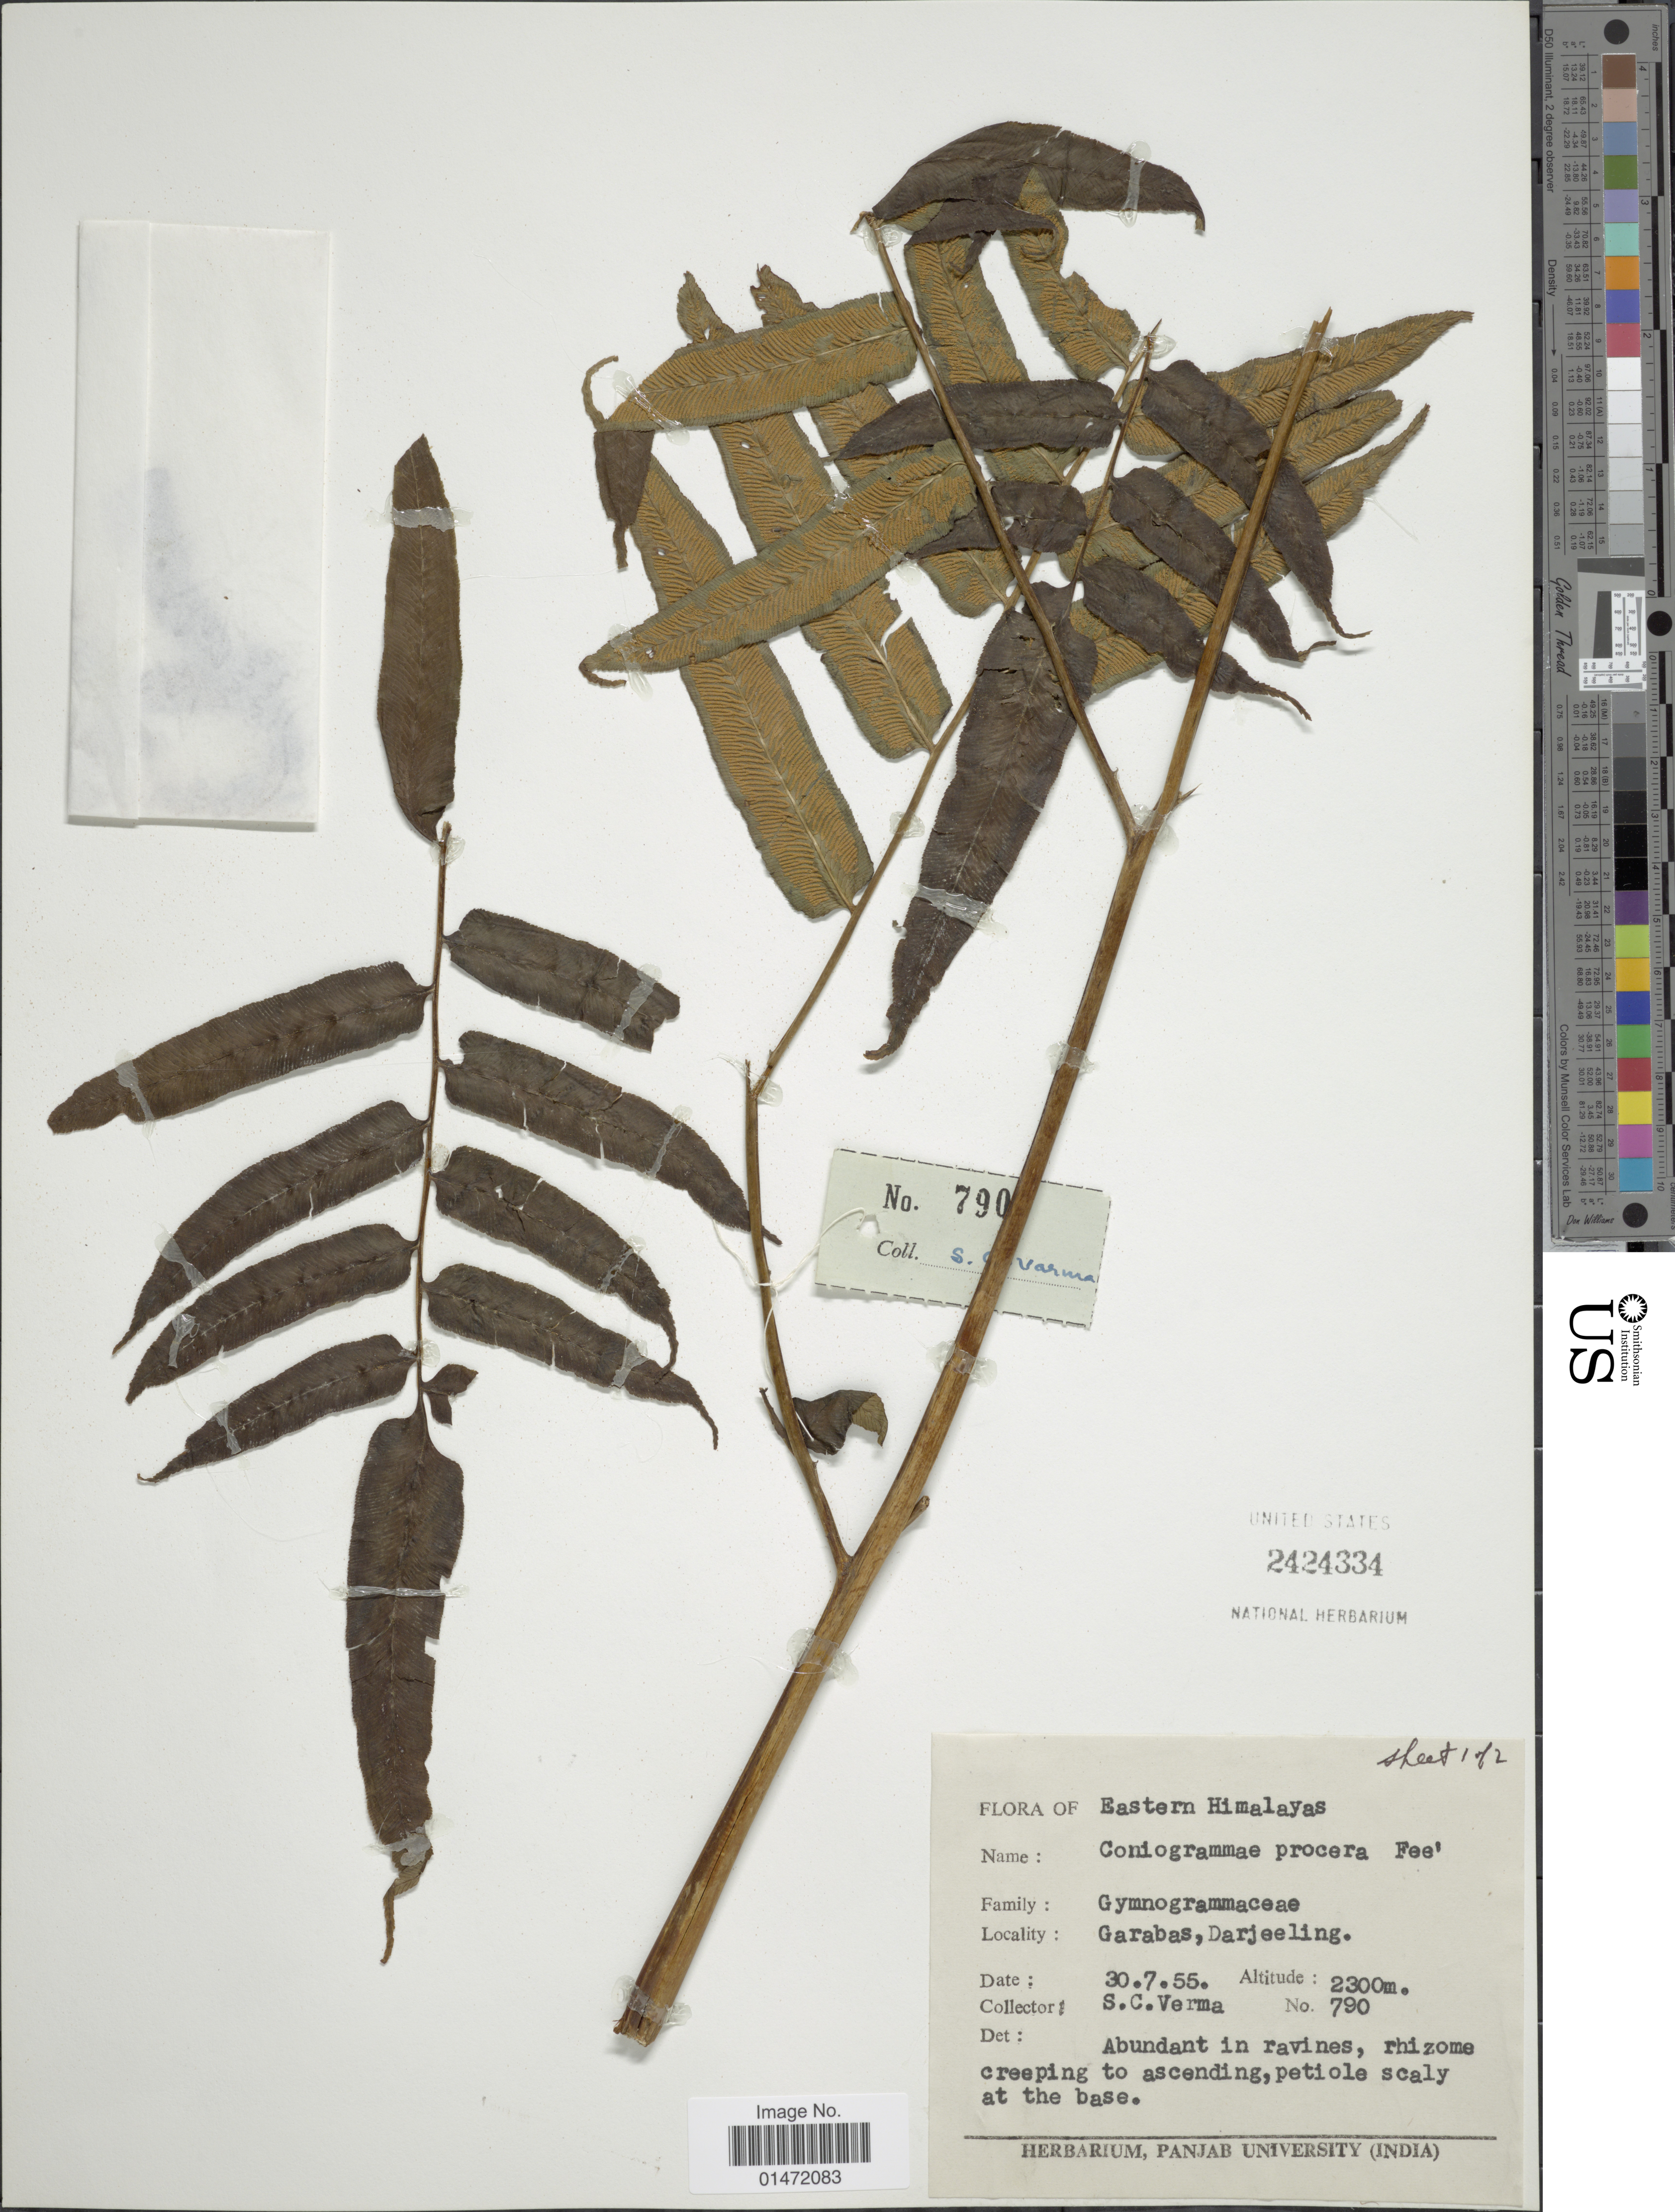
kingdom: Plantae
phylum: Tracheophyta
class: Polypodiopsida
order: Polypodiales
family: Pteridaceae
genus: Coniogramme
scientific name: Coniogramme procera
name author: (Wall.) Fée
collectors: S. Verma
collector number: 790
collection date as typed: Transcribed d/m/y: 30/7/55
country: India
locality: Eastern Himalayas. Garabas, Darjeeling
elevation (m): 2300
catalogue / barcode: US 2424334